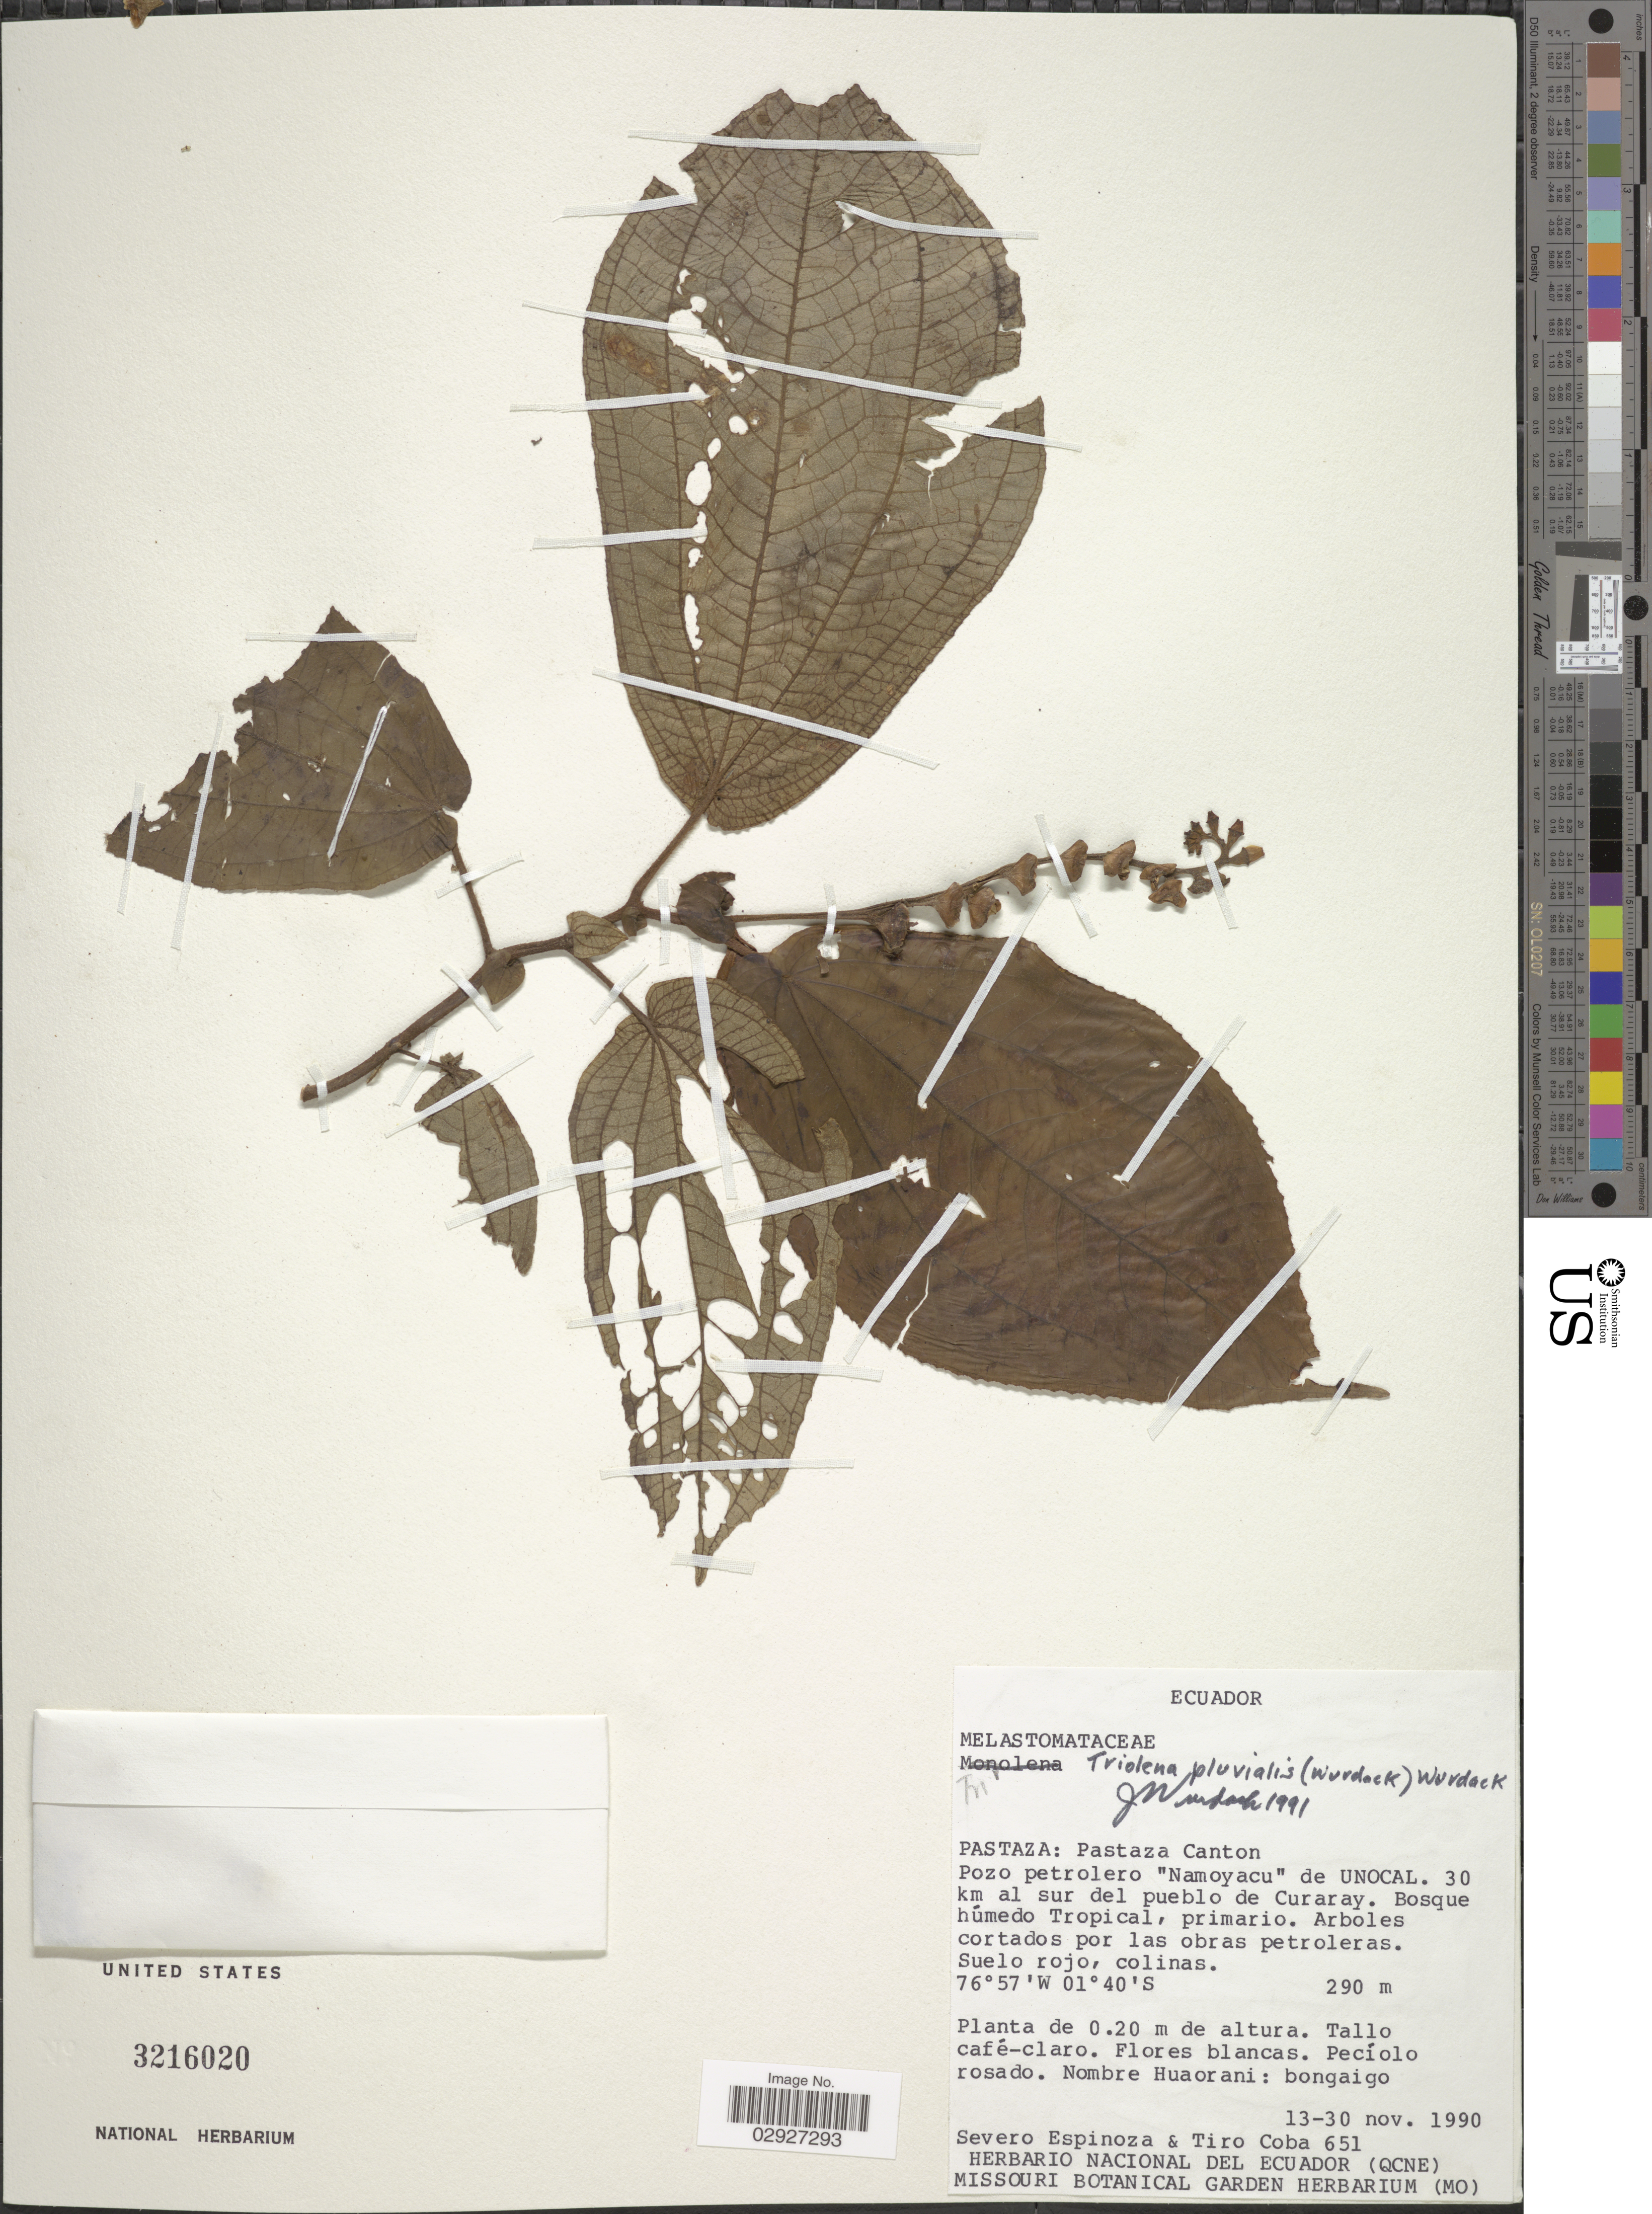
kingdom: Plantae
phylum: Tracheophyta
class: Magnoliopsida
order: Myrtales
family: Melastomataceae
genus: Triolena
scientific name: Triolena pluvialis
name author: (Wurdack) Wurdack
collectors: S. Espinoza & T. Coba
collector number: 651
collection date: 1990-11-13/1990-11-30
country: Ecuador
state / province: Pastaza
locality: Pastaza Canton, Pozo petrolero "Namoyacu" de Unocal, 30 km al sur del pueblo de Curaray.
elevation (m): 290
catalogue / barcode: US 3216020